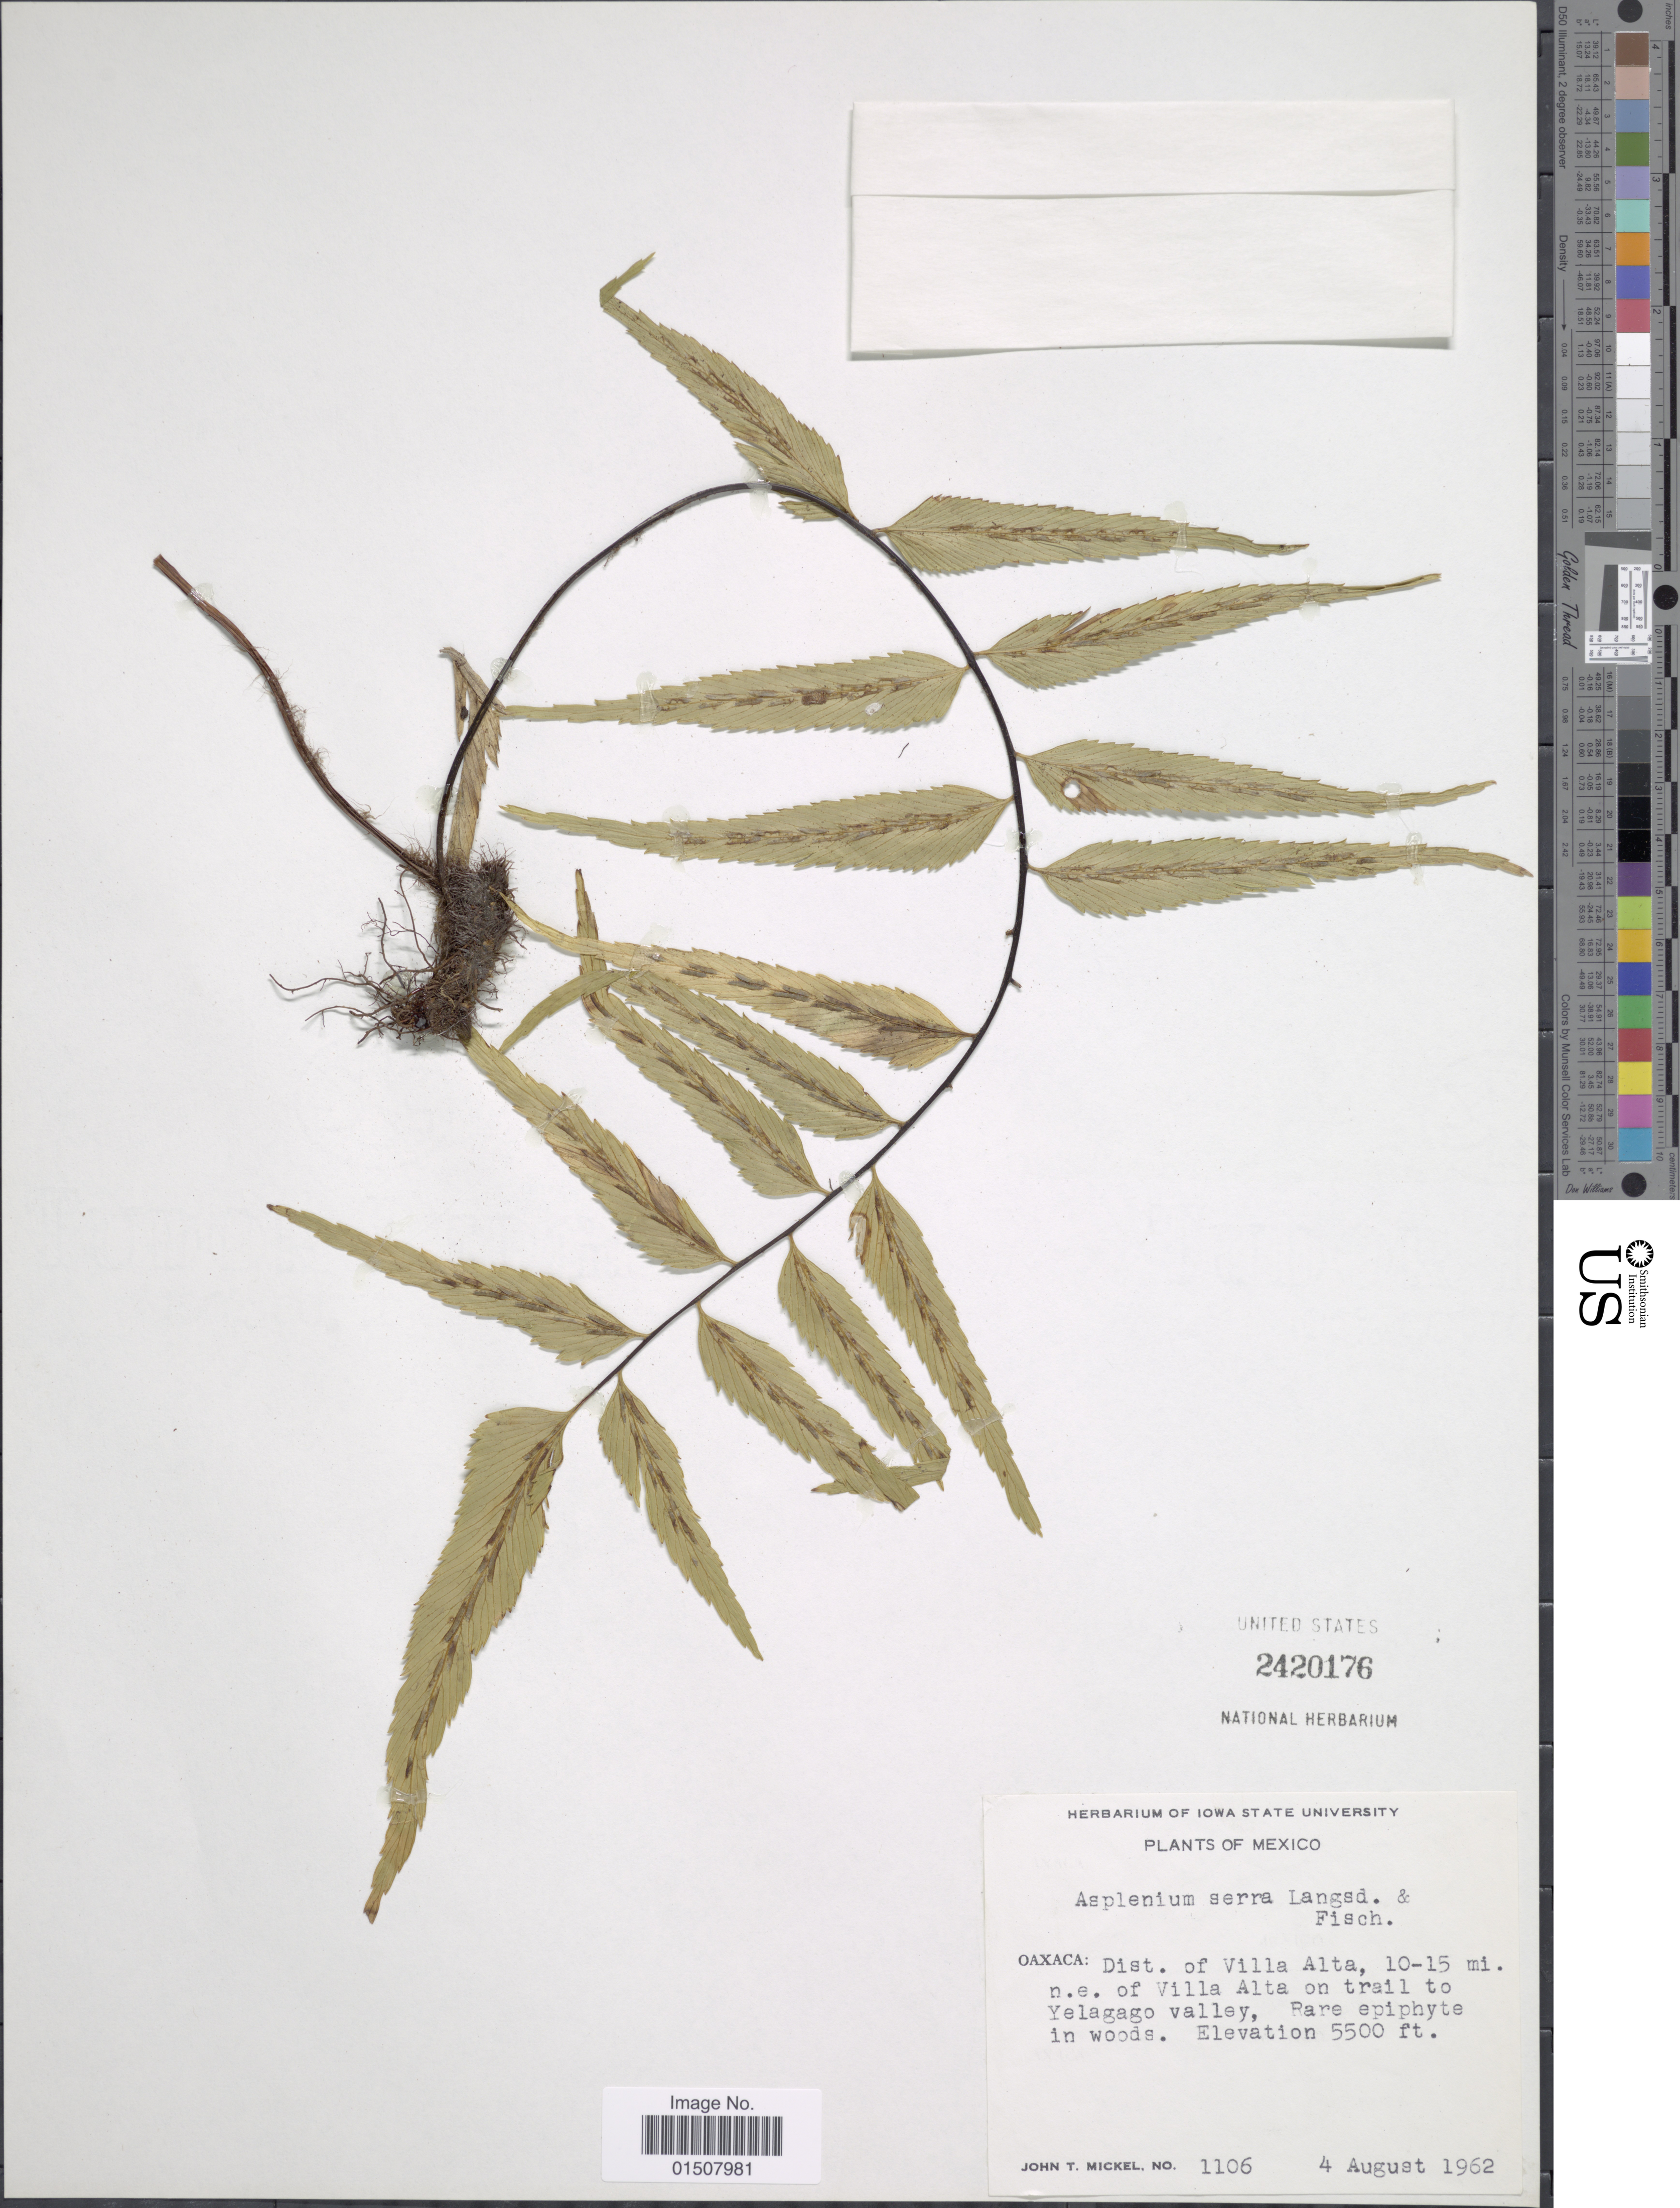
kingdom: Plantae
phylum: Tracheophyta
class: Polypodiopsida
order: Polypodiales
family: Aspleniaceae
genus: Asplenium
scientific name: Asplenium serra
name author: Langsd. & Fisch.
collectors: J. T. Mickel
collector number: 1106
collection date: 1962-08-04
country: Mexico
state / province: Oaxaca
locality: Dist. of Villa Alta, 10-15 mi. n.e. of Villa Alta on trail to Yelagago Valley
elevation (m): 1676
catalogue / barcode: US 2420176